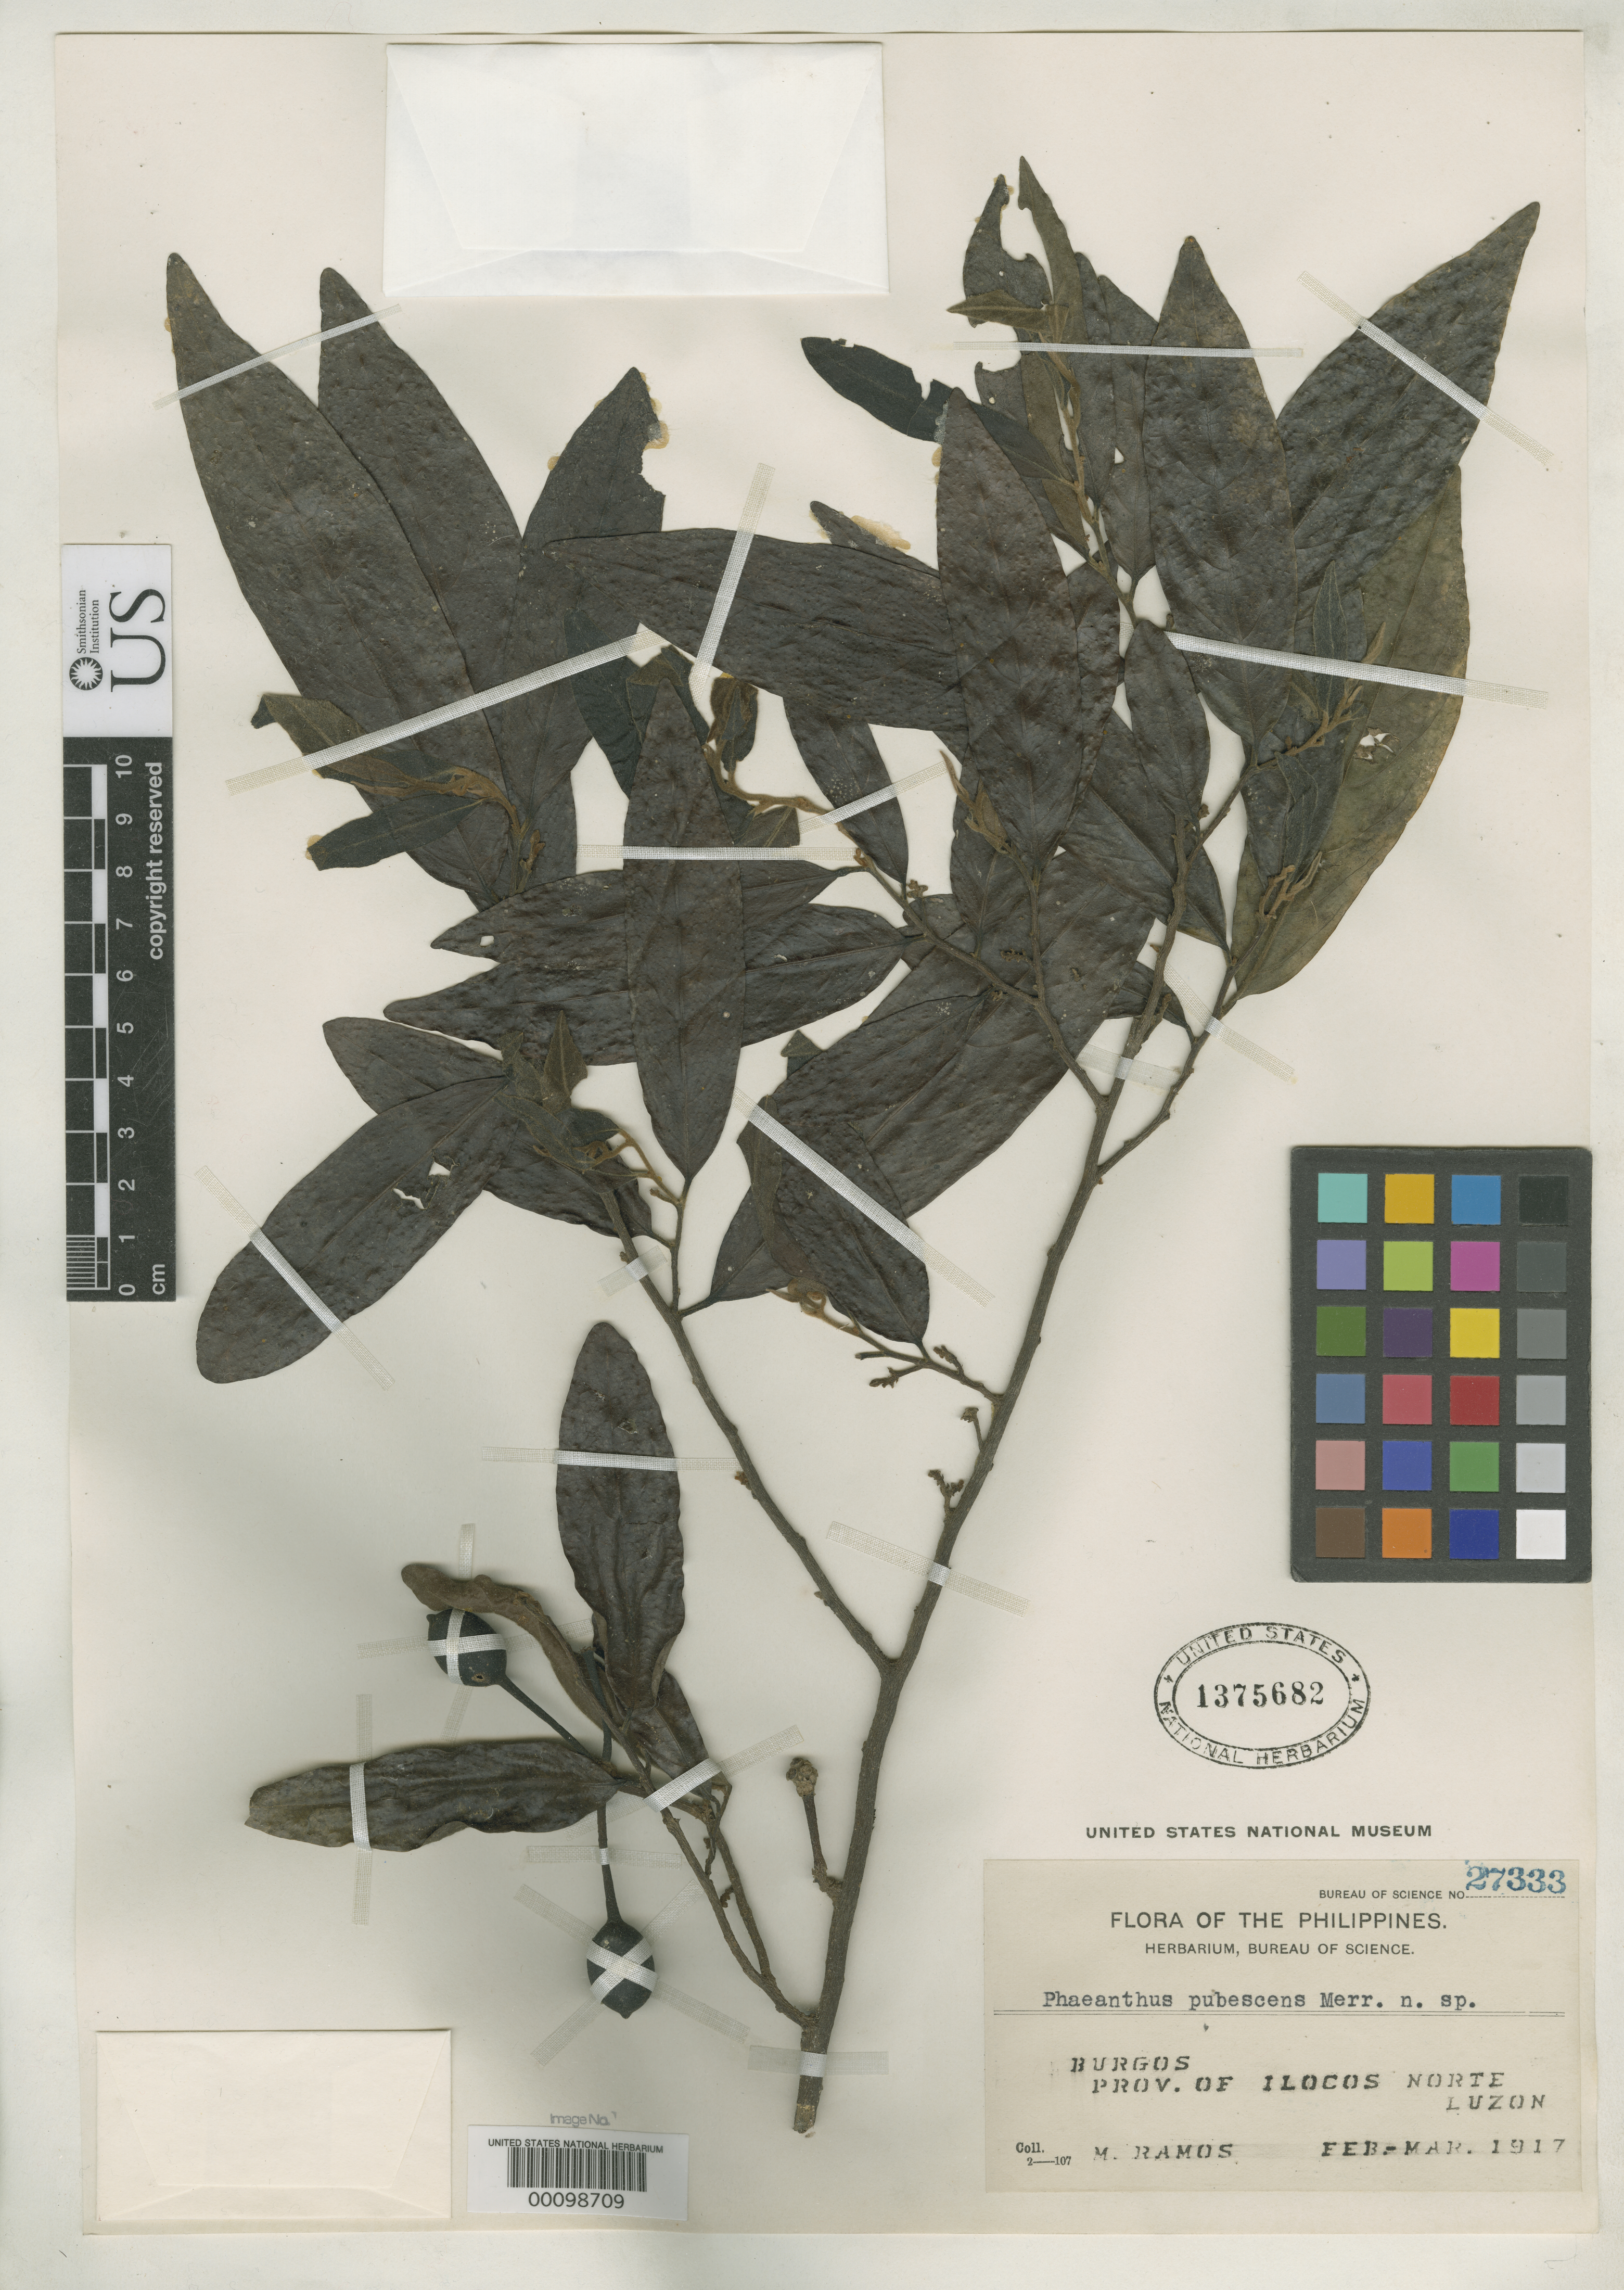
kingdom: Plantae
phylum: Tracheophyta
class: Magnoliopsida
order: Magnoliales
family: Annonaceae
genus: Phaeanthus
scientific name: Phaeanthus pubescens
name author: Merr.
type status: Isotype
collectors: M. Ramos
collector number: Bur. Sci. 27333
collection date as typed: Feb 1917 to -- Mar 1917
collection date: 1917-02/1917-03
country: Philippines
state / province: Ilocos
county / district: Ilocos Norte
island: Luzon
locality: Burgos.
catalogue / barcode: US 1375682